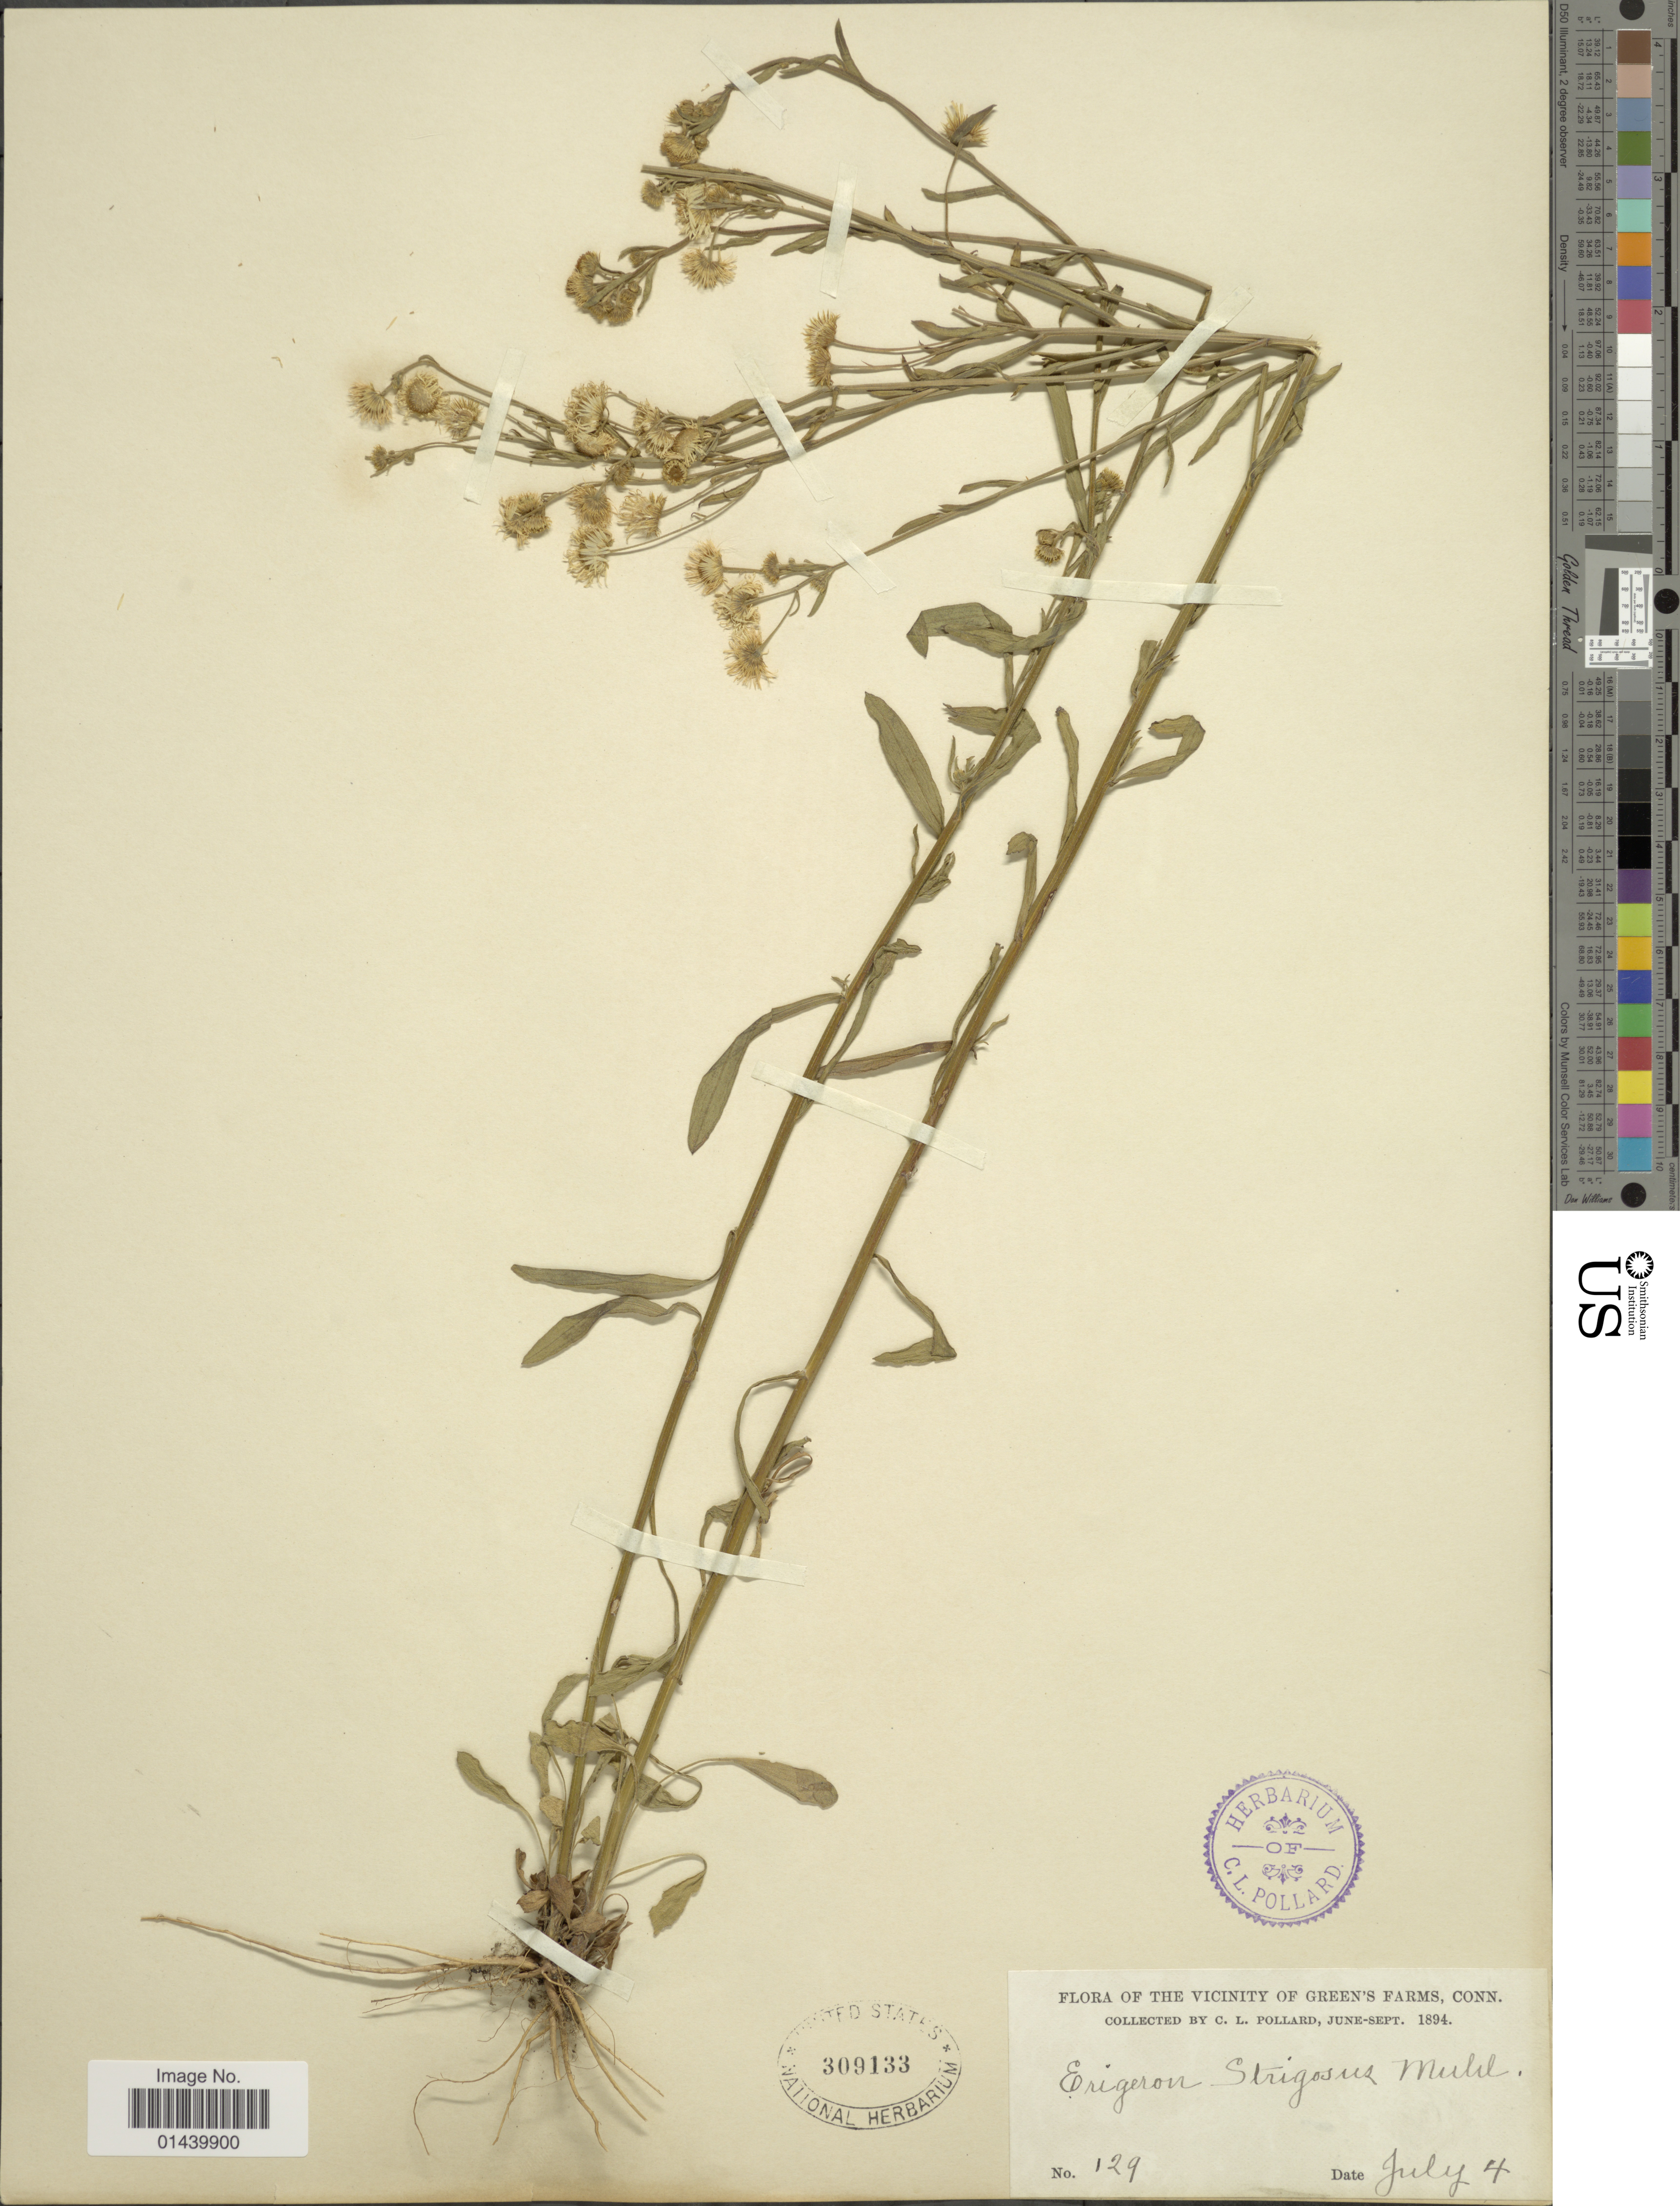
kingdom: Plantae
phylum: Tracheophyta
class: Magnoliopsida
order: Asterales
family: Asteraceae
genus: Erigeron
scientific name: Erigeron strigosus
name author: Muhl. ex Willd.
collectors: C. L. Pollard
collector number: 129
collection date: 1894-07-04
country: United States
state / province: Connecticut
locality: The Vicinity of Green's Farms, Conn.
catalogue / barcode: US 309133